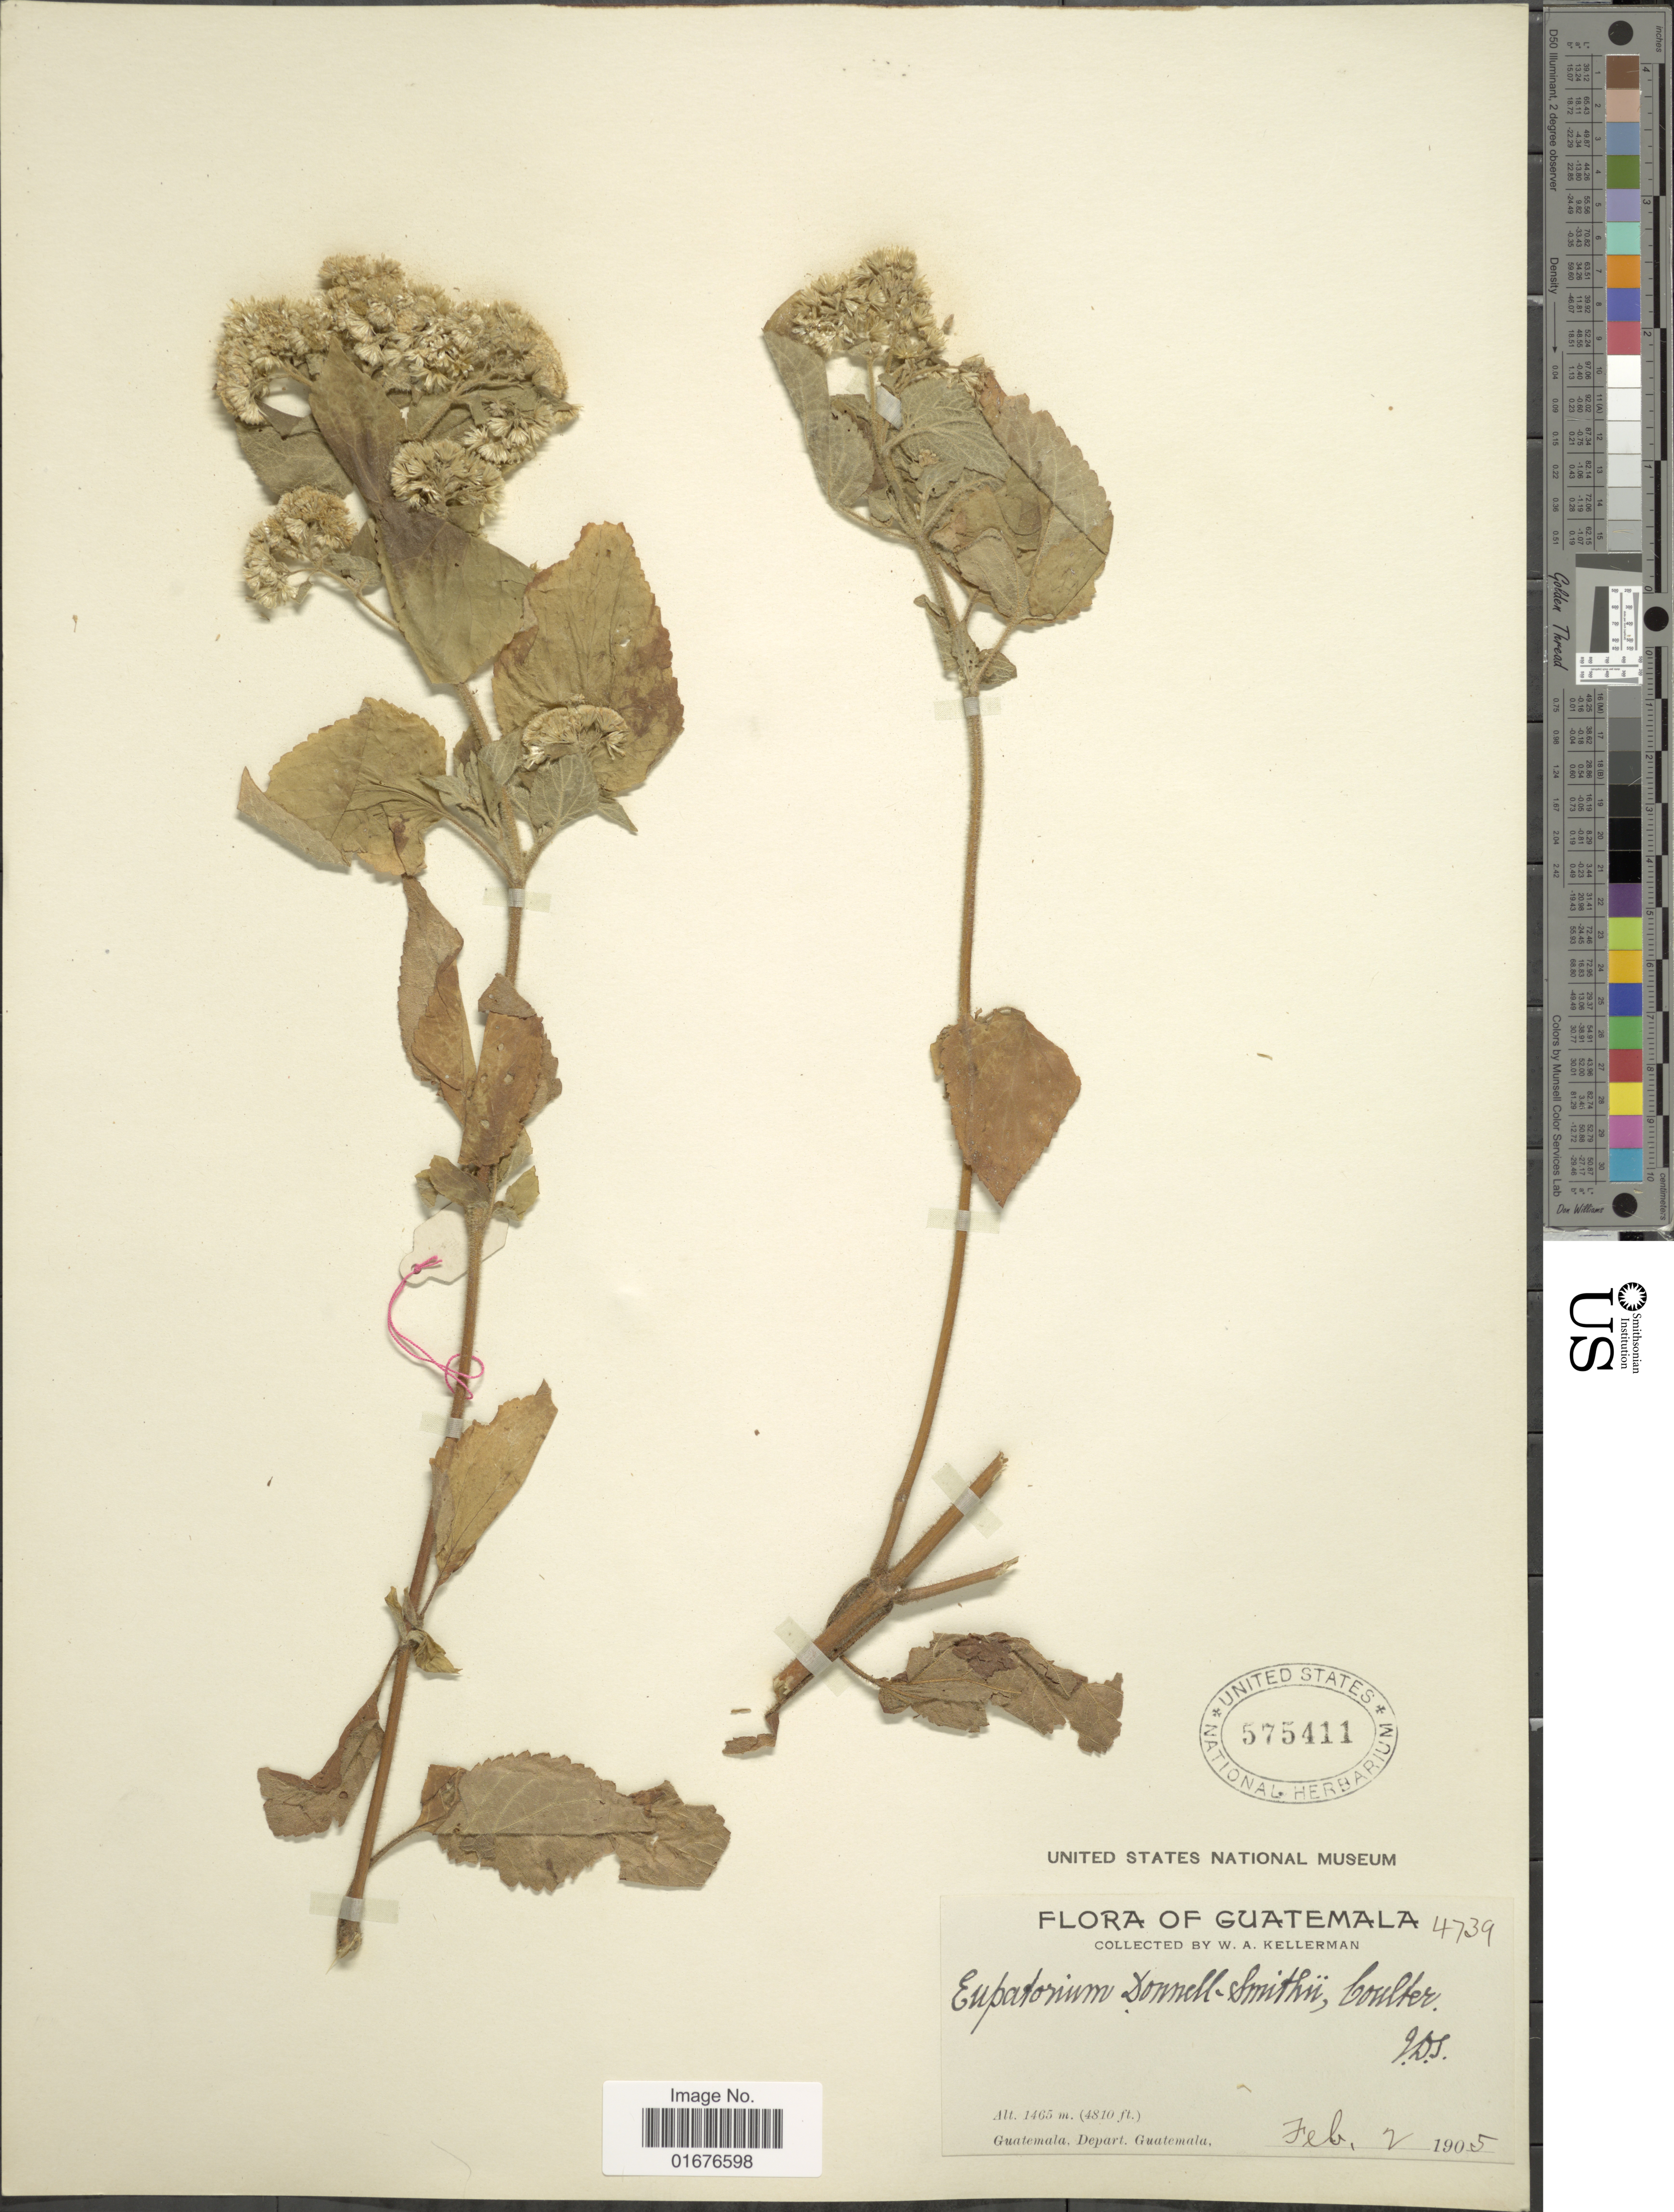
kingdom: Plantae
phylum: Tracheophyta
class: Magnoliopsida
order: Asterales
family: Asteraceae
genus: Ageratina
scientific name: Ageratina pichinchensis var. bustamenta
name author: (DC.) R.M. King & H. Rob.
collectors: W. Kellerman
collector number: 4739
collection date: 1905-02-02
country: Guatemala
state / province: Guatemala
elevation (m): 1465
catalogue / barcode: US 575411